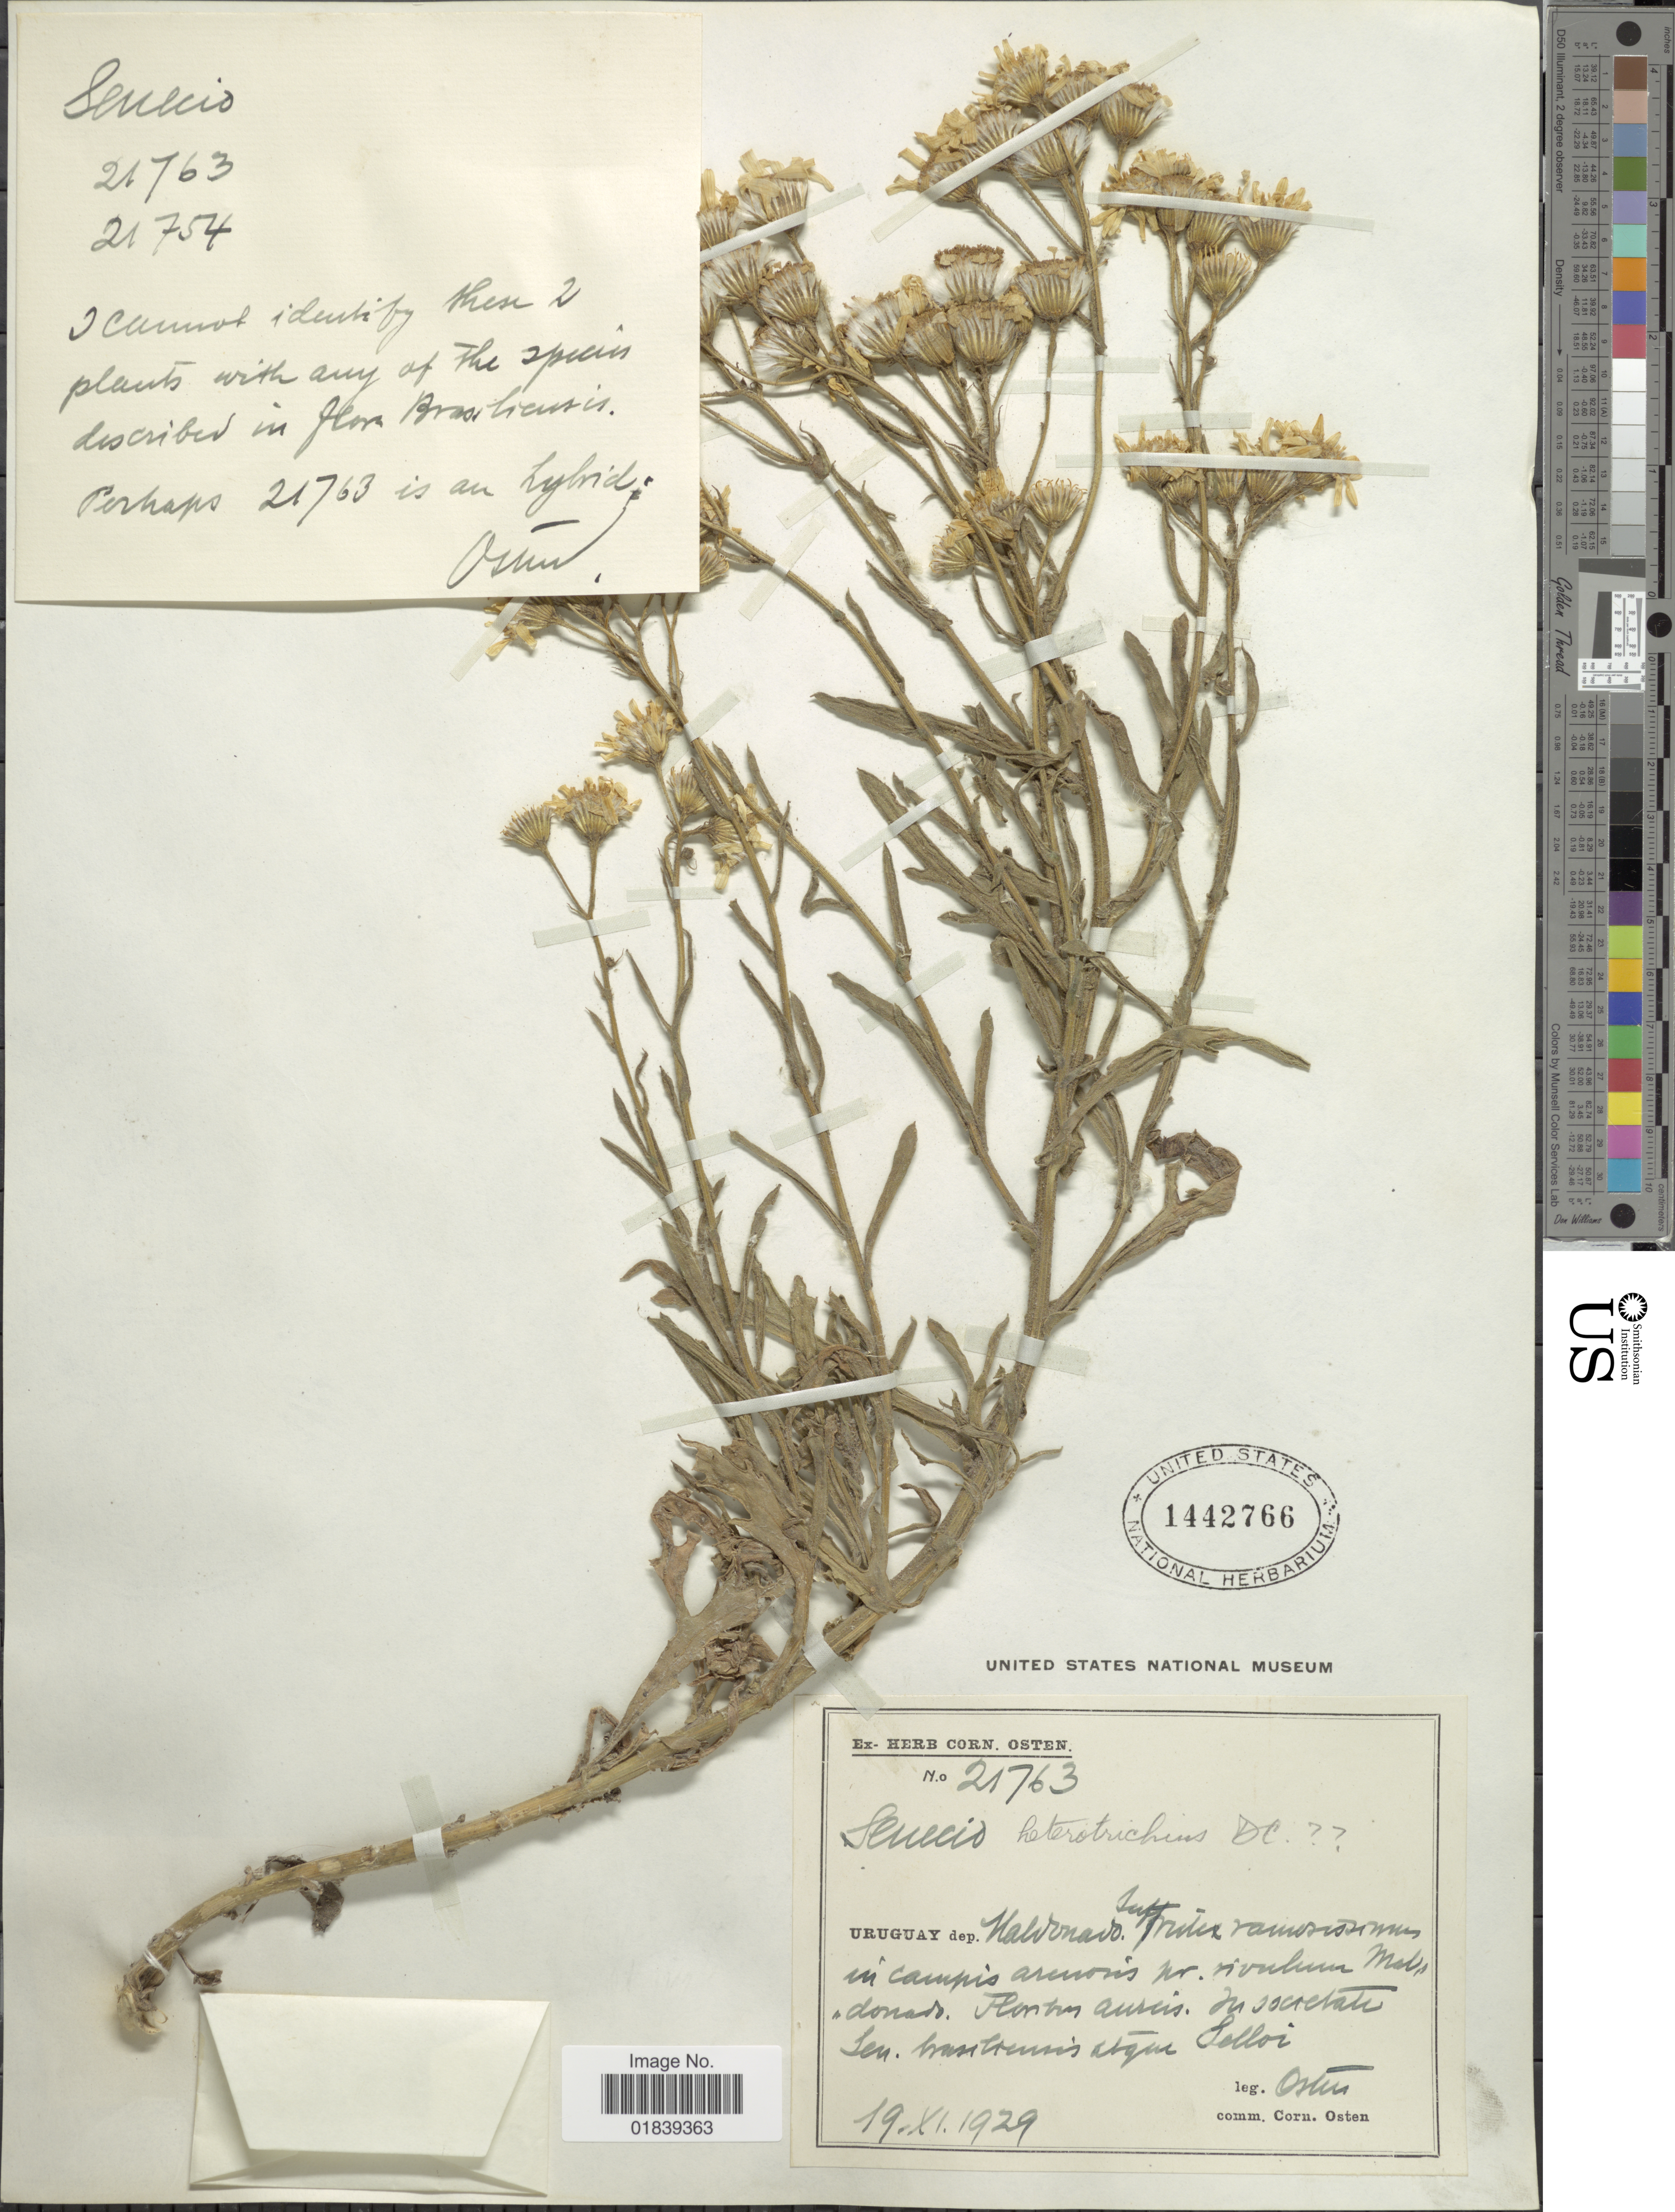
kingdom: Plantae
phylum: Tracheophyta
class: Magnoliopsida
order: Asterales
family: Asteraceae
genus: Senecio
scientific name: Senecio heterotrichius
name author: DC.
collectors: C. Osten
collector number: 21763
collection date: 1929-11-19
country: Uruguay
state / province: Maldonado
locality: In campis arenosis pr. rivulum Maldonado.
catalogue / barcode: US 1442766